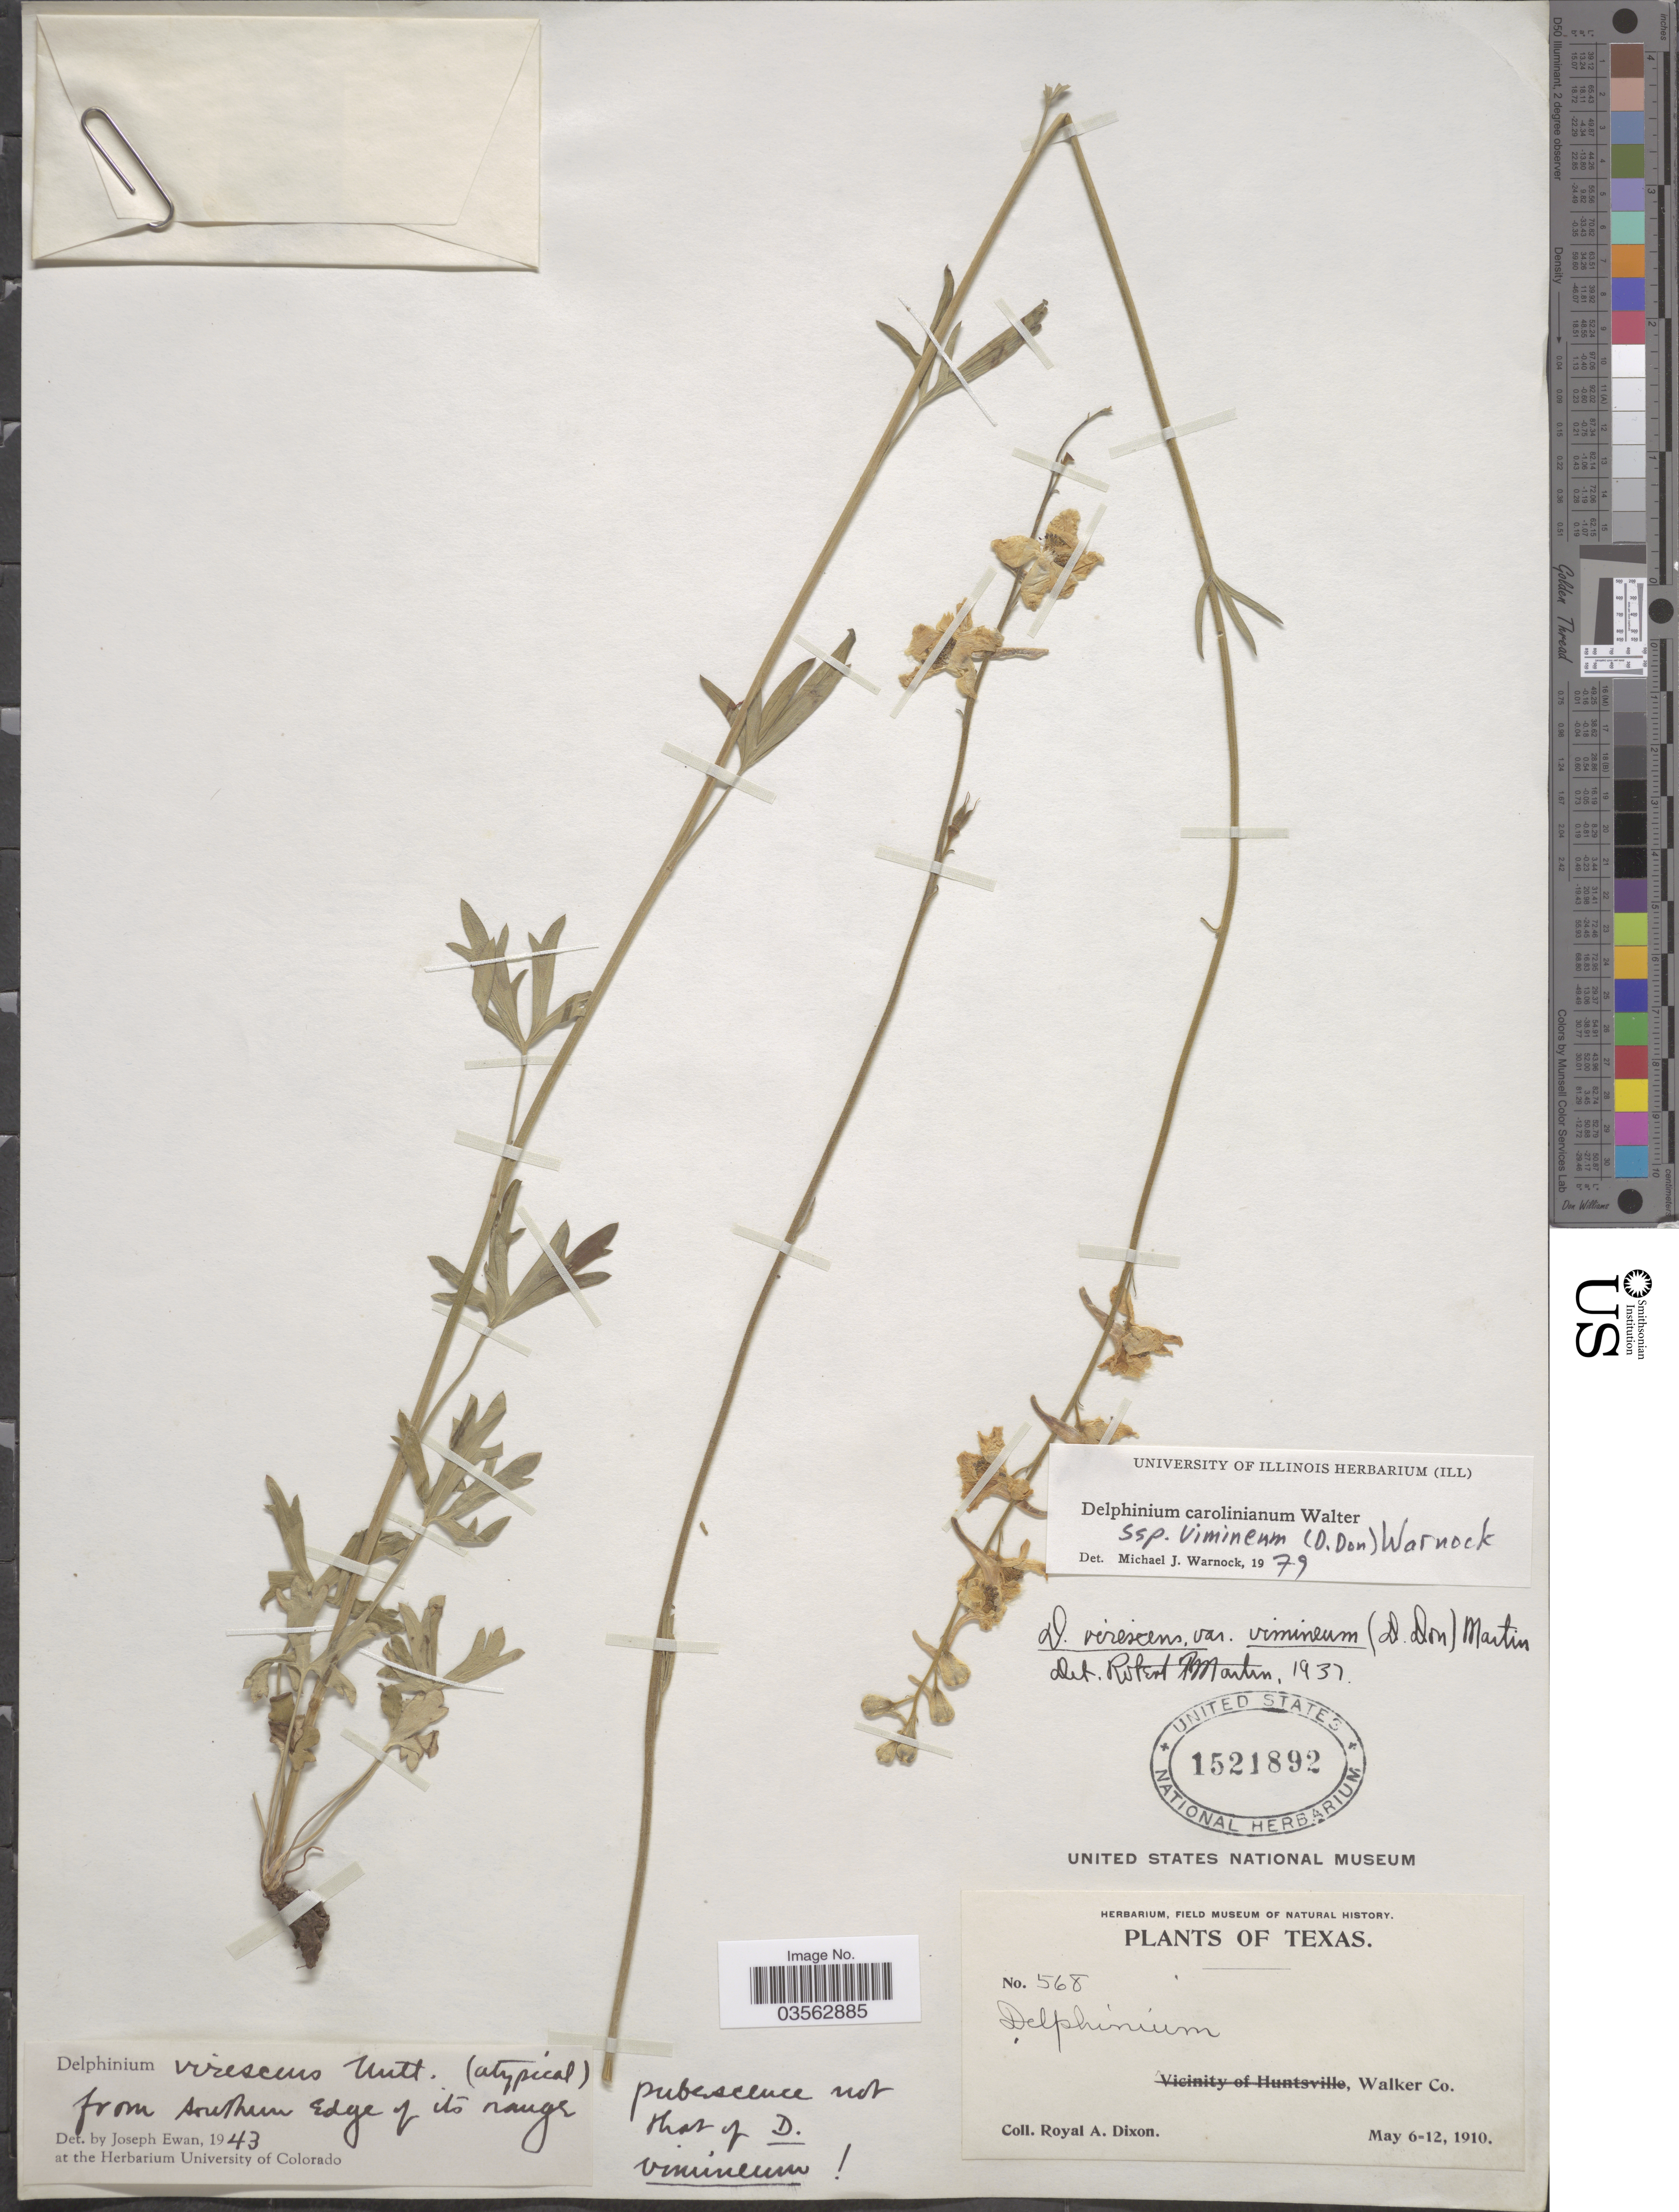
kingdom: Plantae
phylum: Tracheophyta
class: Magnoliopsida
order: Ranunculales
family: Ranunculaceae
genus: Delphinium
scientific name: Delphinium carolinianum subsp. vimineum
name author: Walter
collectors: R. A. Dixon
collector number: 568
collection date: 1910-05-06/1910-05-12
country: United States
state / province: Texas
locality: Walker Co.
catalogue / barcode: US 1521892